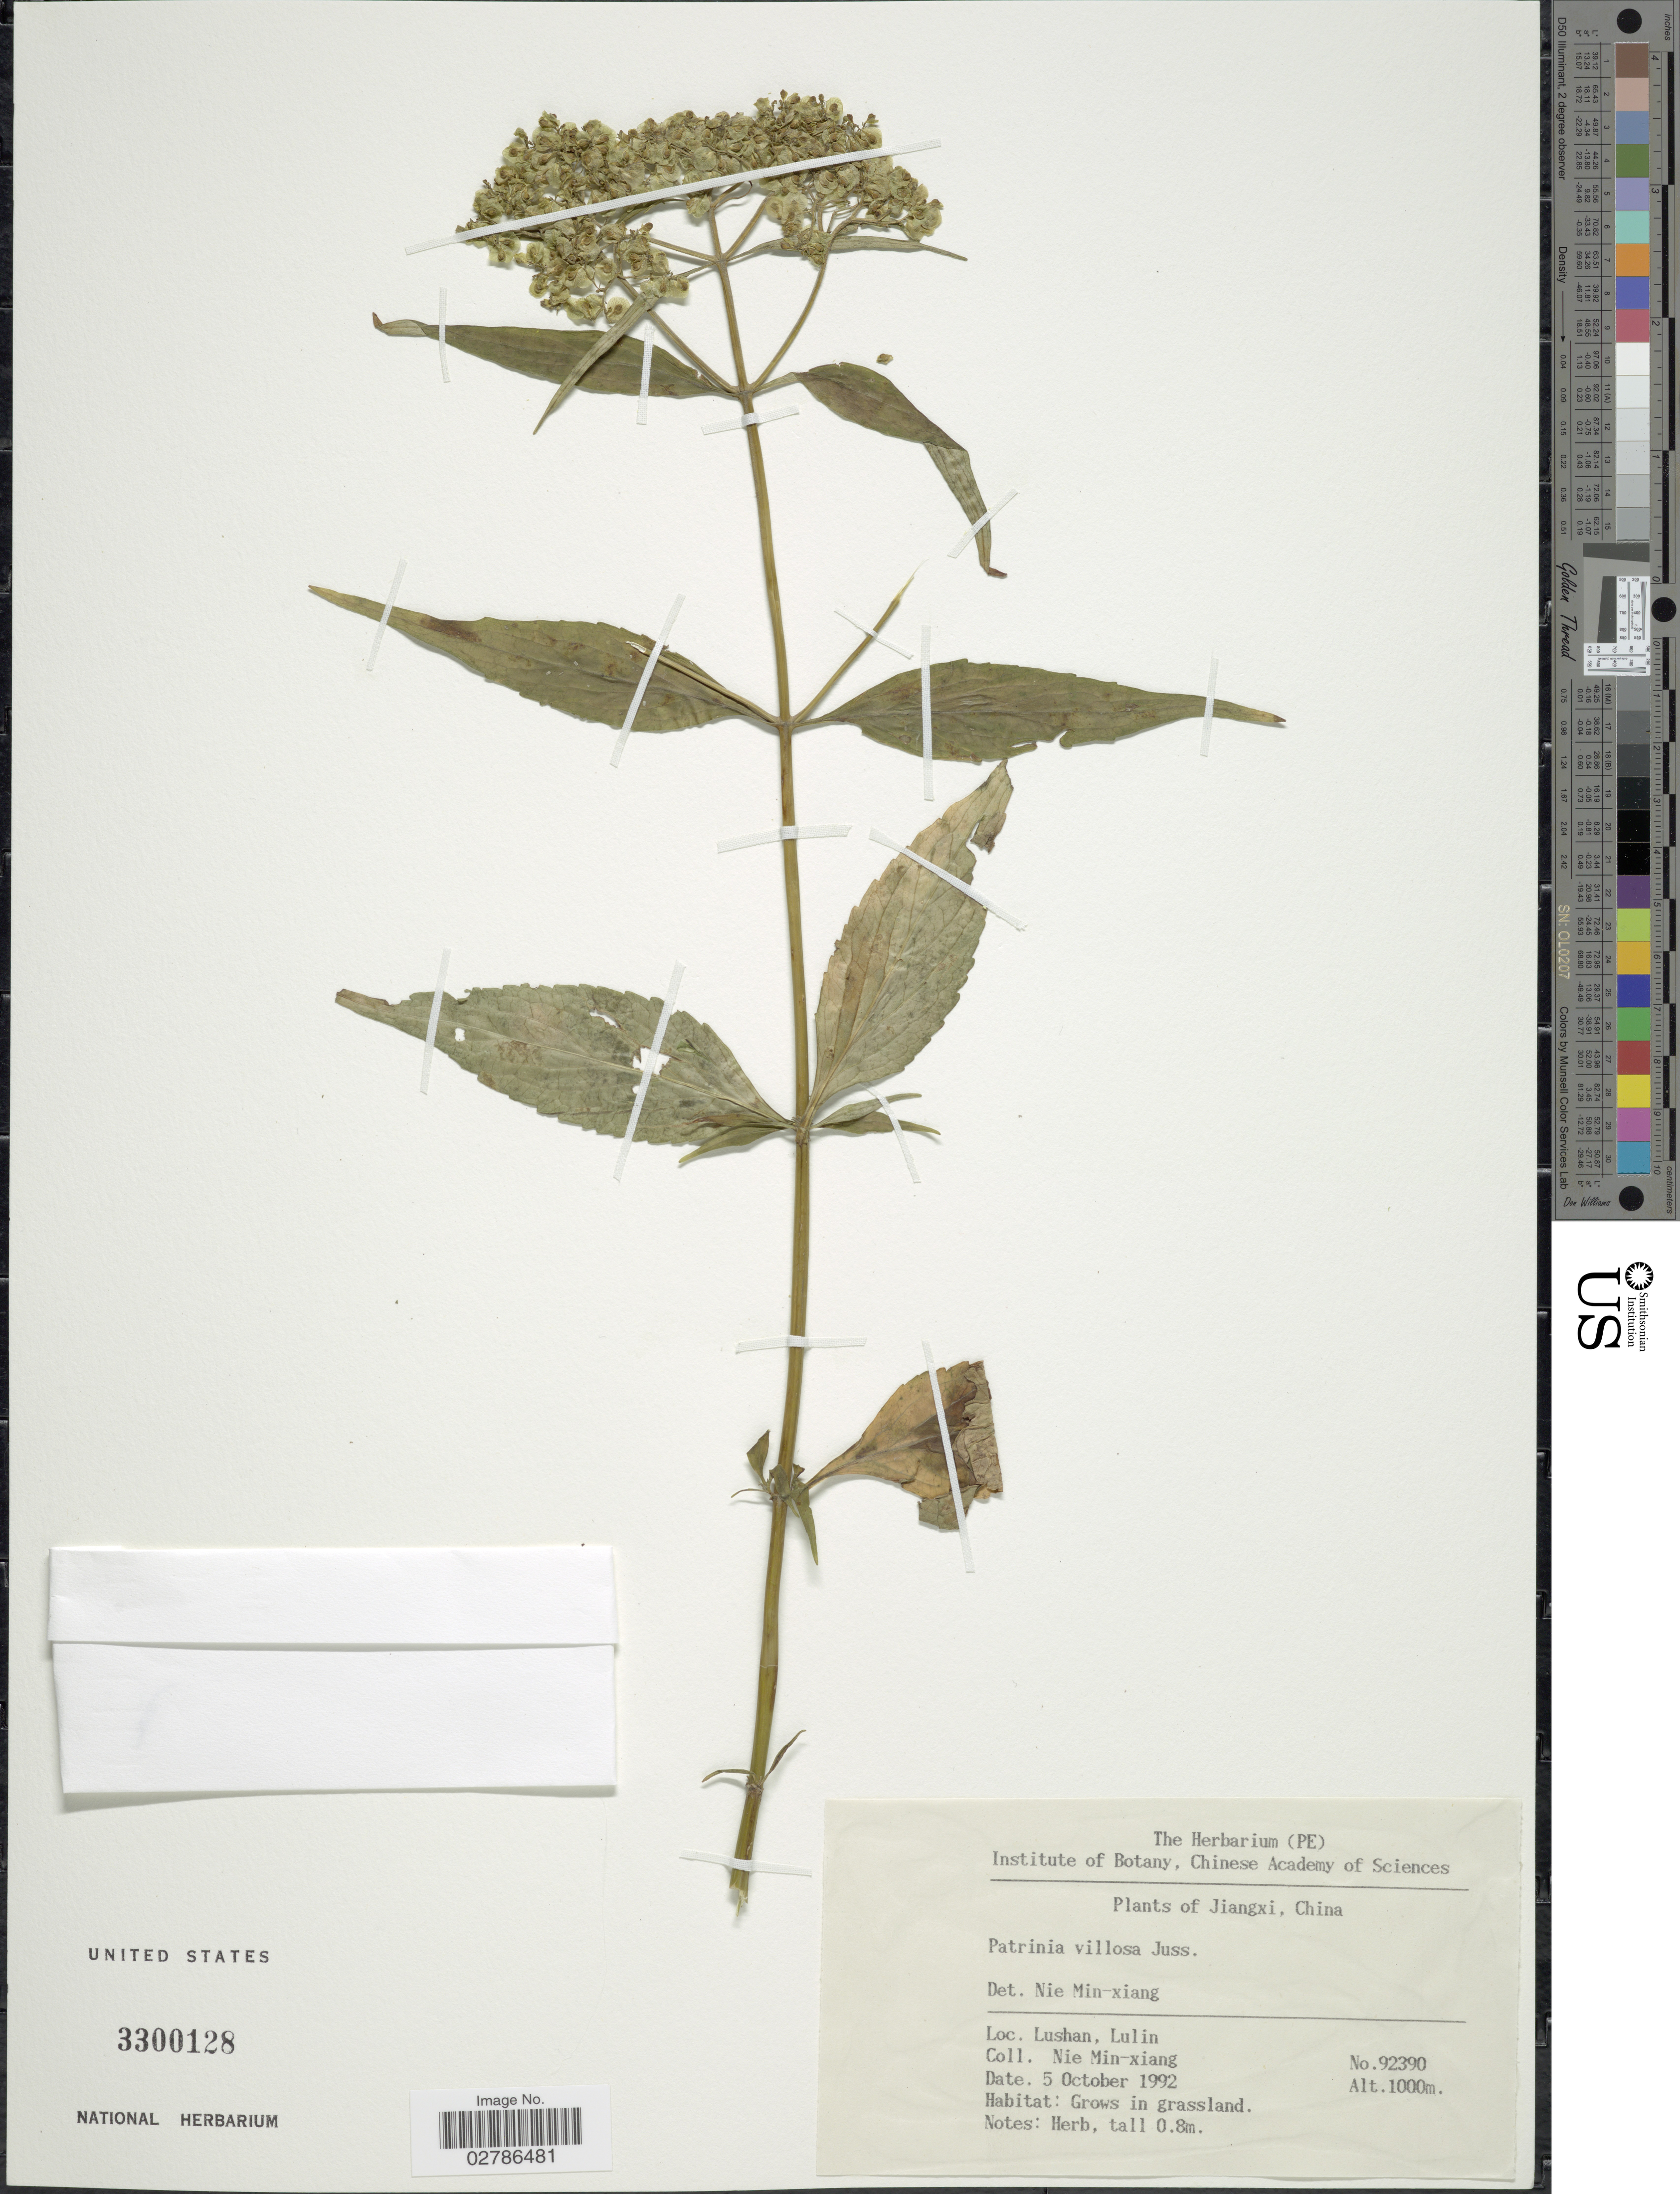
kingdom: Plantae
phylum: Tracheophyta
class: Magnoliopsida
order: Dipsacales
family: Caprifoliaceae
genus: Patrinia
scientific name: Patrinia villosa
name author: (Thunb.) Dufr.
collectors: M. Nie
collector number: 92390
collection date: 1992-10-05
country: China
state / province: Jiangxi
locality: Lushan, Lulin.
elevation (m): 1000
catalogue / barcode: US 3300128